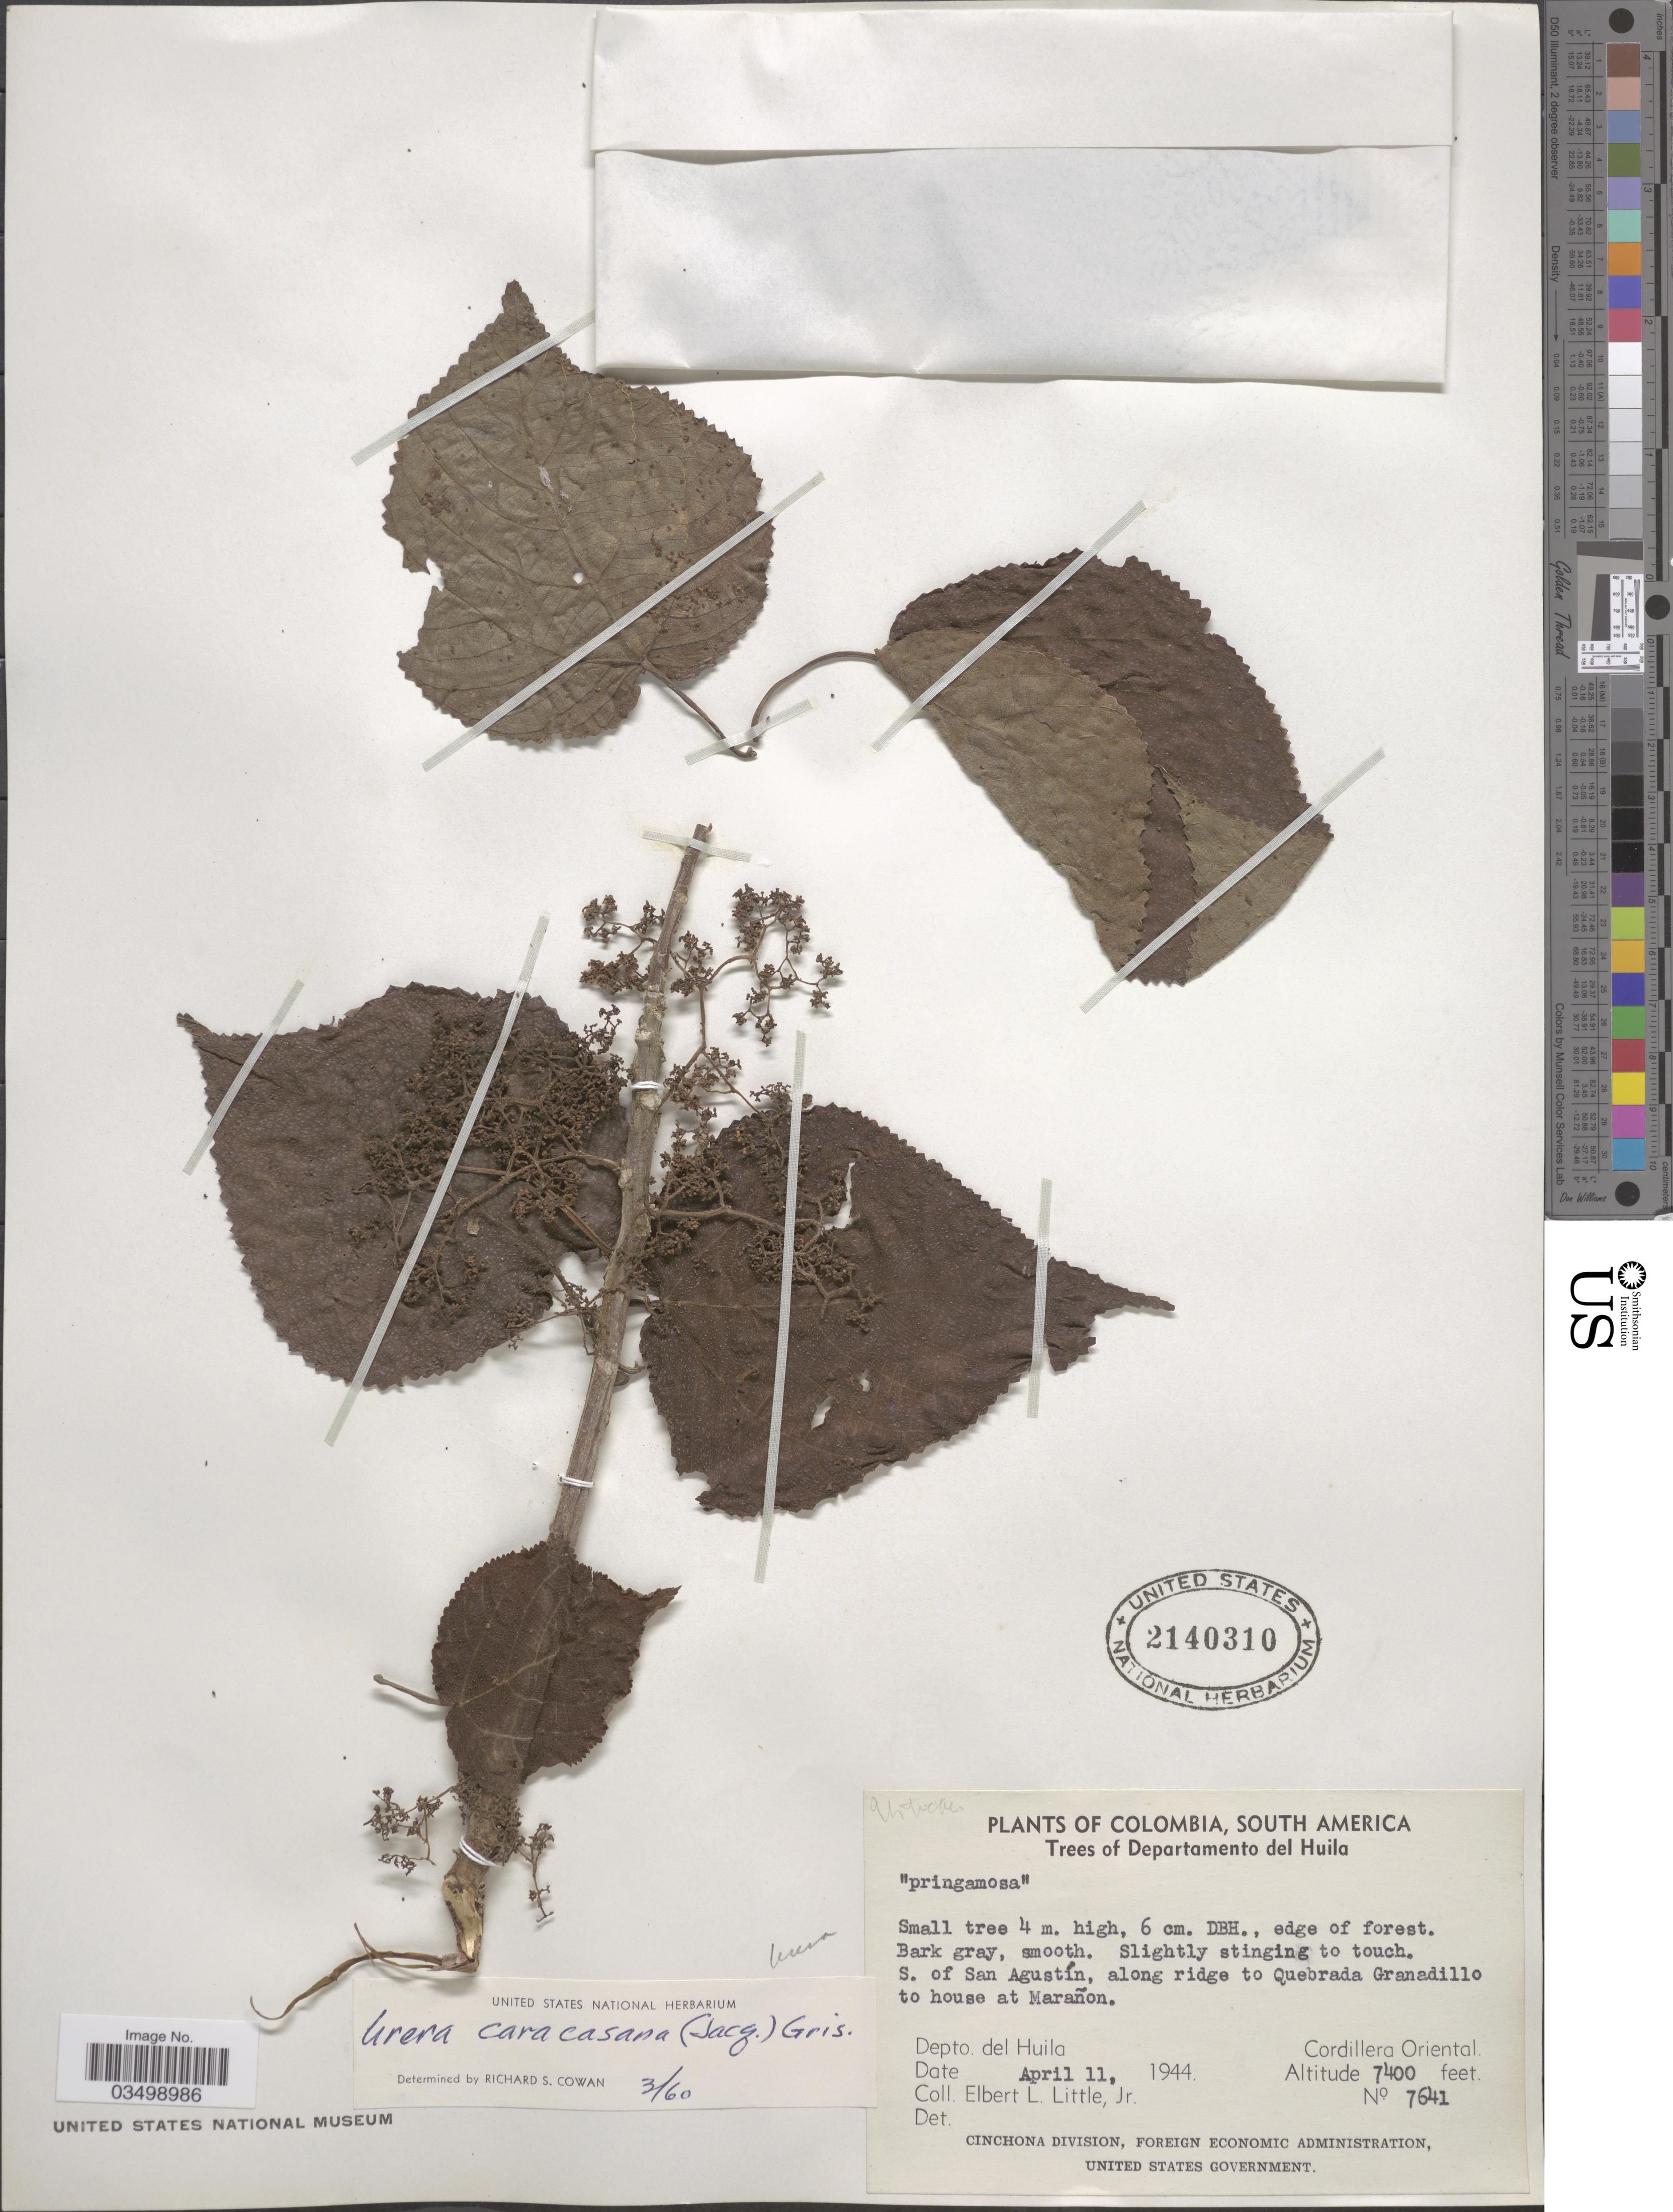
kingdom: Plantae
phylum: Tracheophyta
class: Magnoliopsida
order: Rosales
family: Urticaceae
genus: Urera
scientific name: Urera caracasana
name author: (Jacq.) Gaudich. ex Griseb.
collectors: E. L. Little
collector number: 7641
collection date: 1944-04-11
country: Colombia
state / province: Huila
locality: Departamento del Huila. S. of San Agustín, along ridge to Quebrada Granadillo to house at Marañon. Cordillera Oriental.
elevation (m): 2256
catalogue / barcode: US 2140310